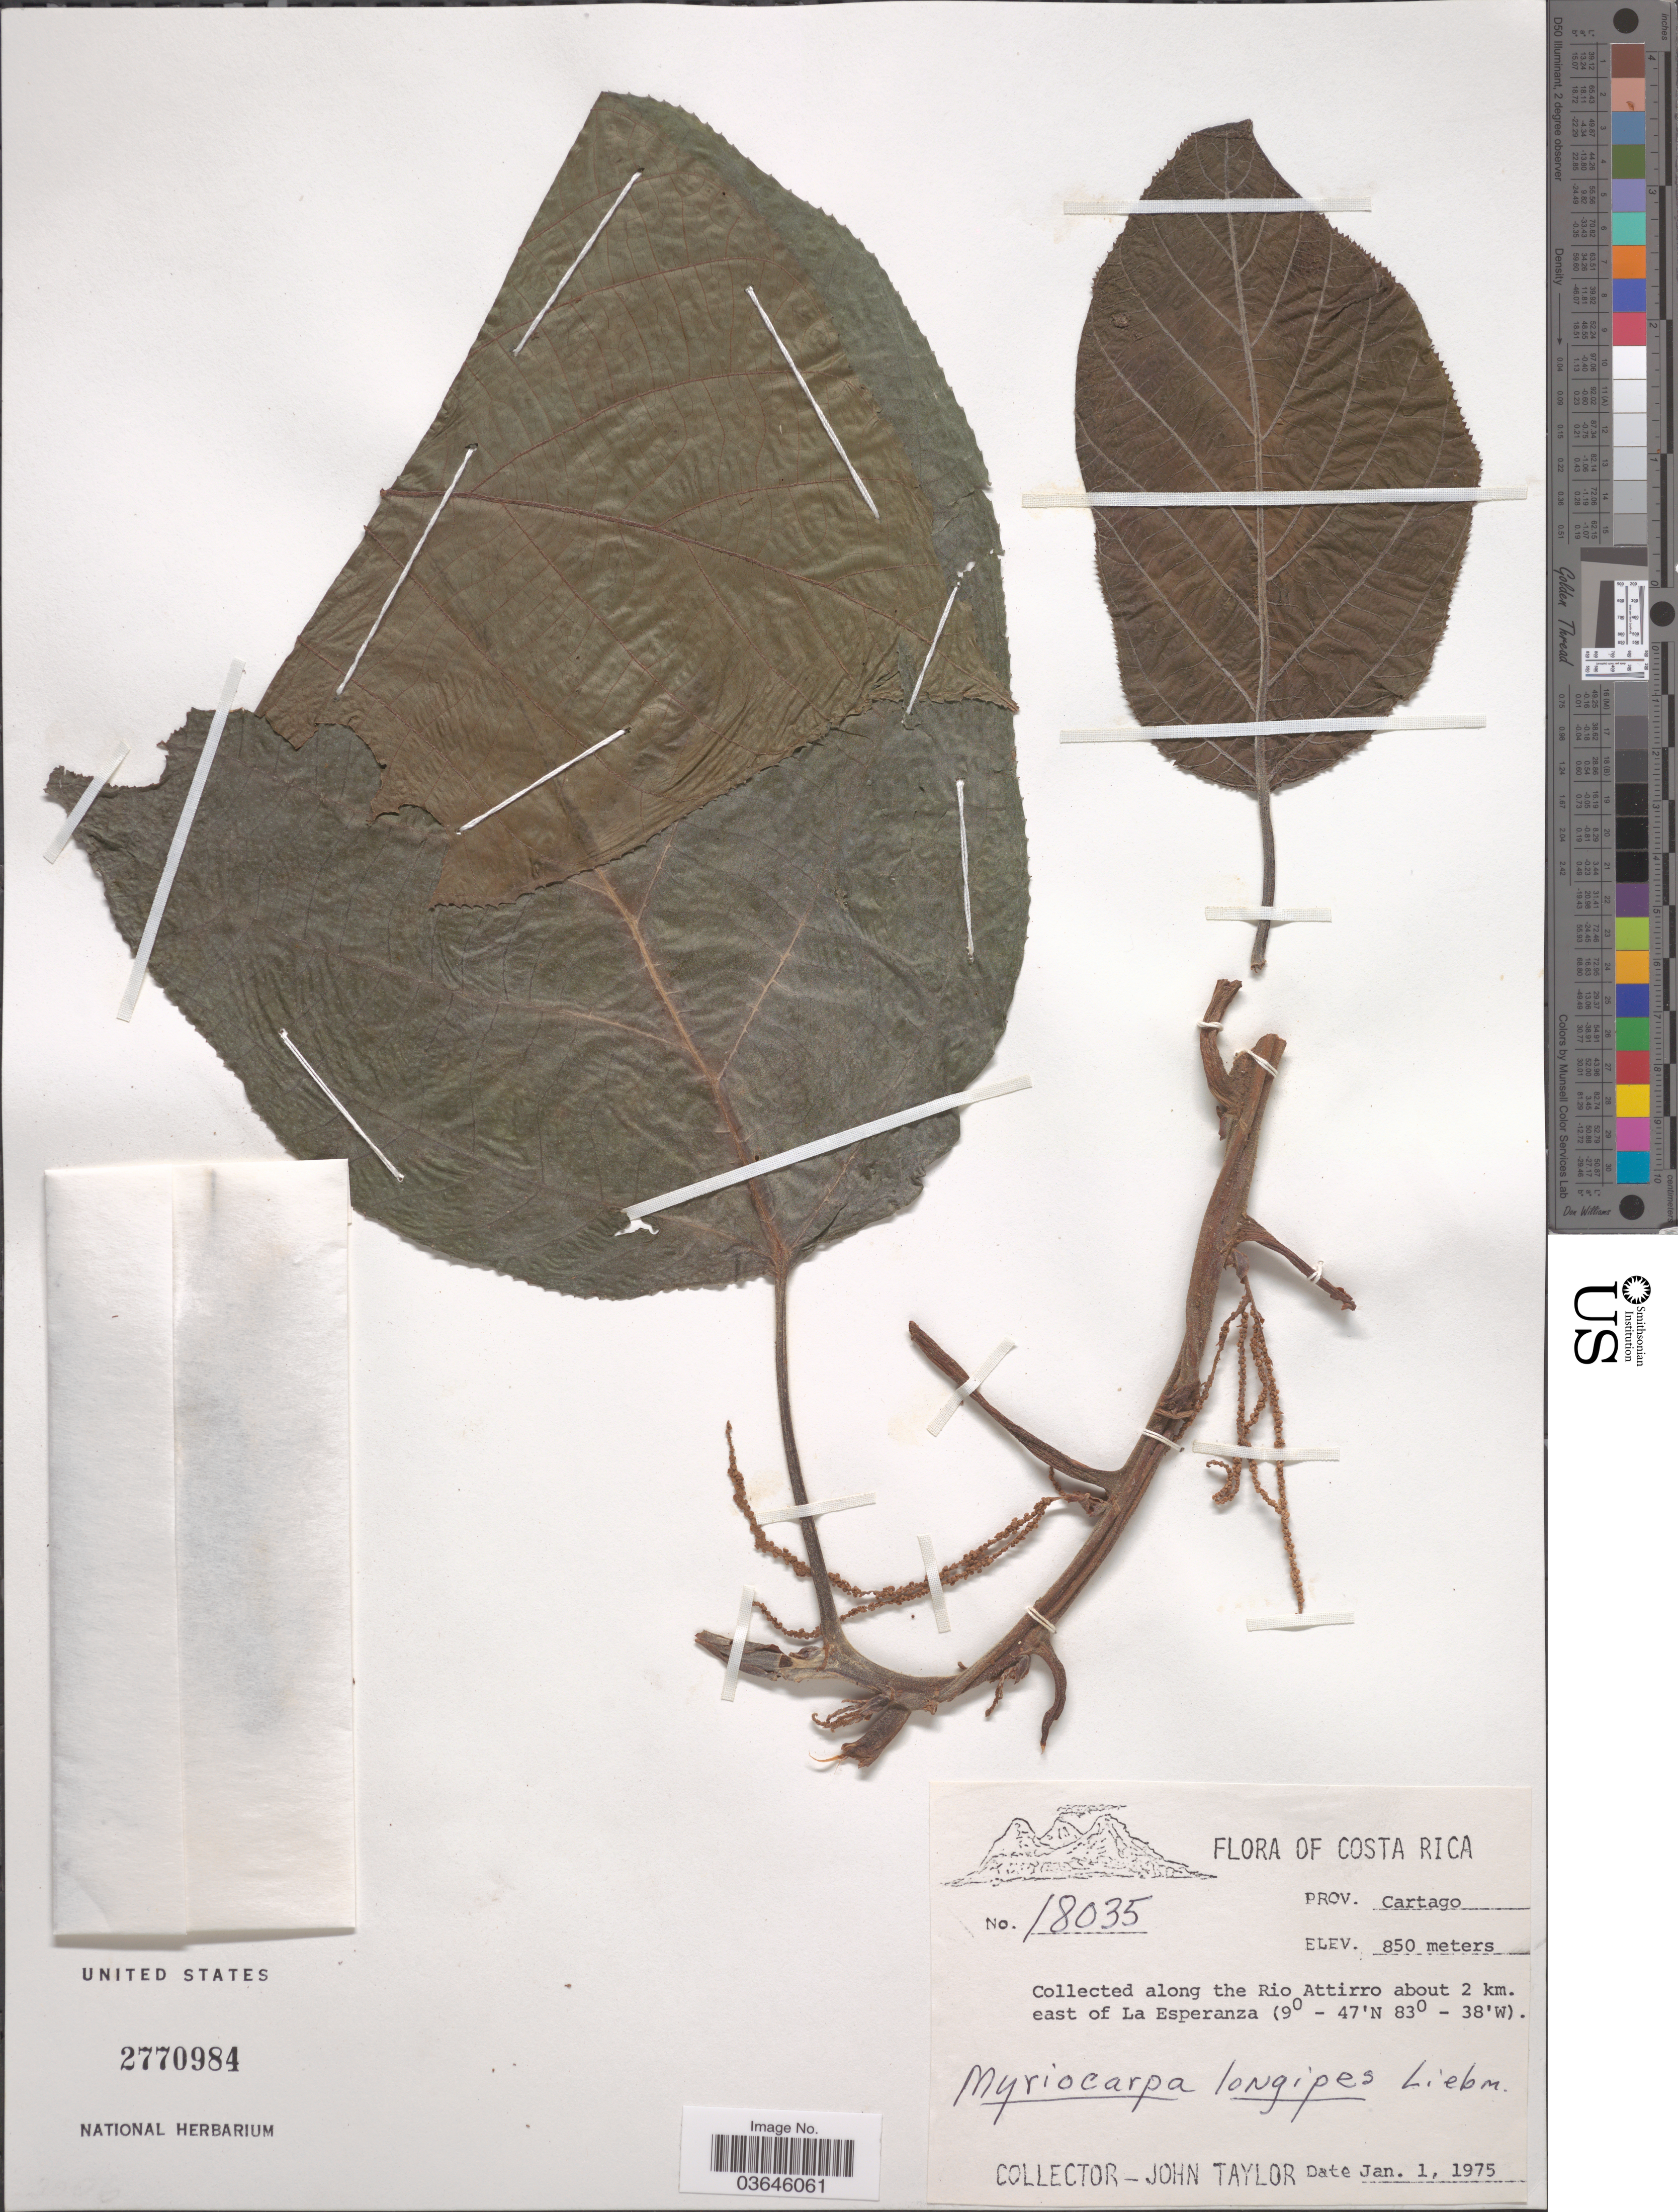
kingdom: Plantae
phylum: Tracheophyta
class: Magnoliopsida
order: Rosales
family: Urticaceae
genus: Myriocarpa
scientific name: Myriocarpa longipes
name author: Liebm.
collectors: J. Taylor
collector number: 18035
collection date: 1975-01-01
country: Costa Rica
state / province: Cartago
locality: Along the Rio Attiro about 2 km. east of La Esperanza.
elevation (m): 850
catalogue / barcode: US 2770984